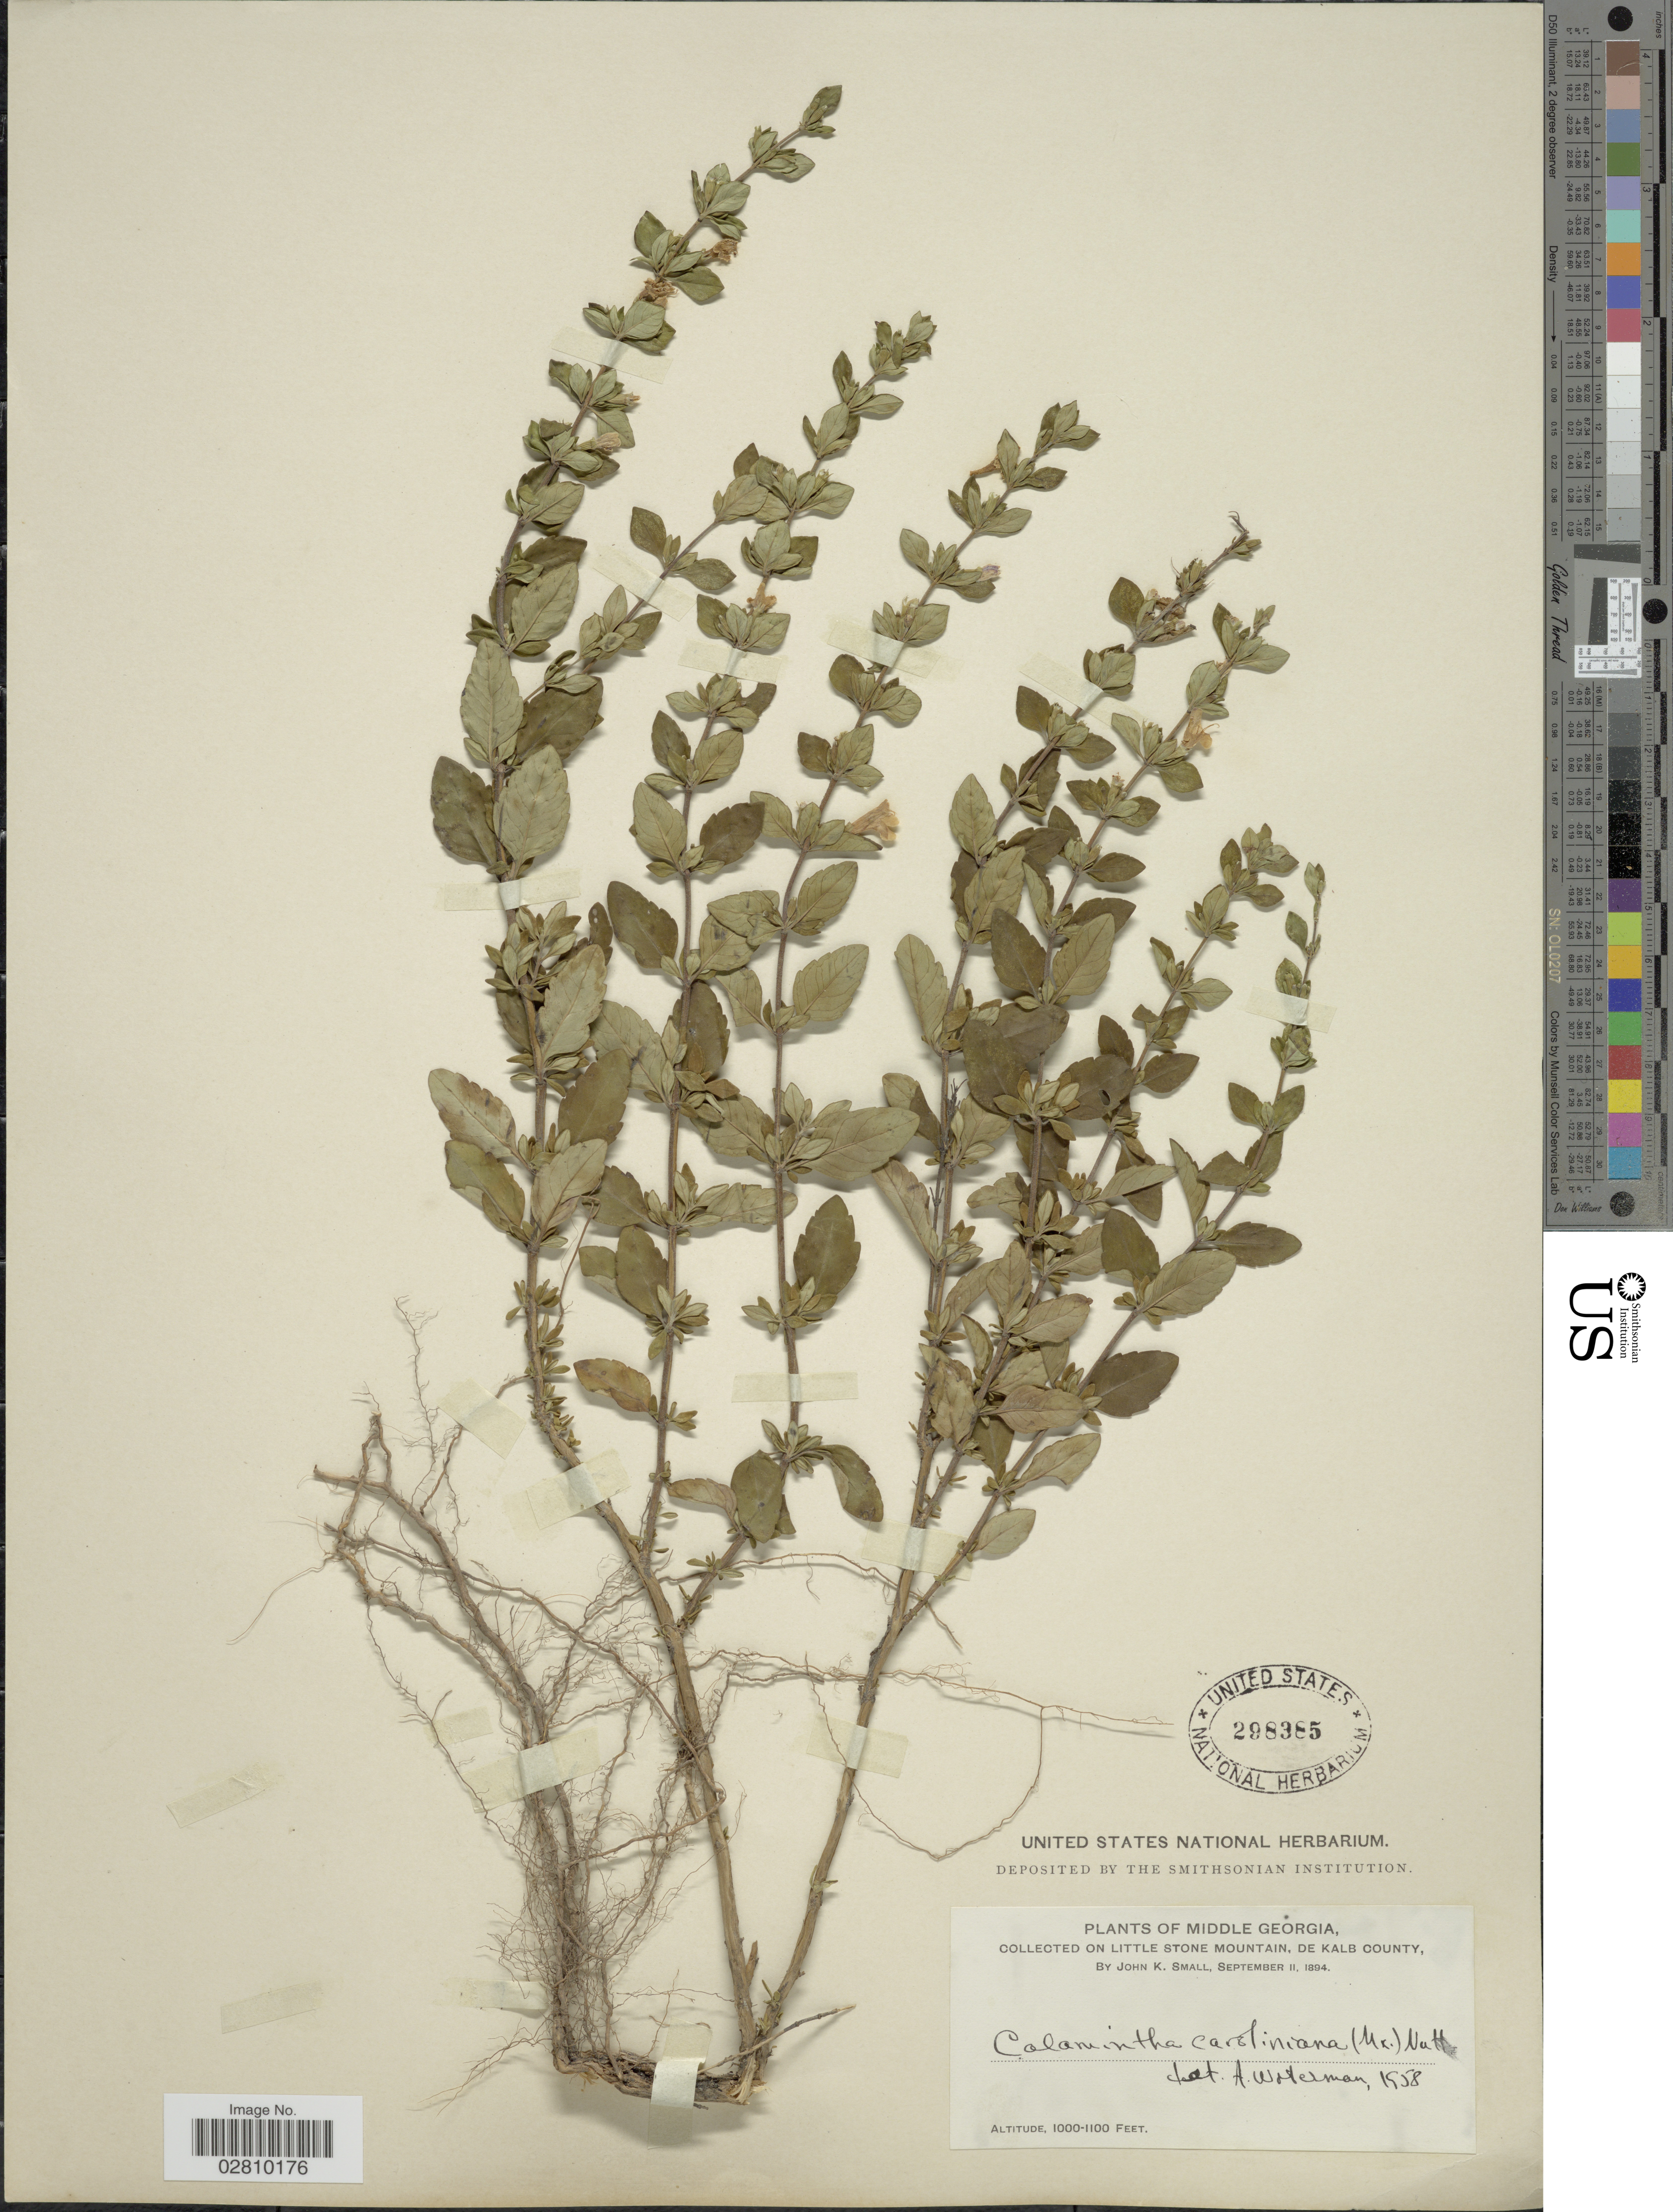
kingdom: Plantae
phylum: Tracheophyta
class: Magnoliopsida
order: Lamiales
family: Lamiaceae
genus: Clinopodium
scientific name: Clinopodium carolinianum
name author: Mill.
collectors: J. K. Small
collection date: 1894-09-11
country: United States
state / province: Georgia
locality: Middle Georgia, collected on Little Stone Mountain, De Kalb County.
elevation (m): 305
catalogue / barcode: US 298385